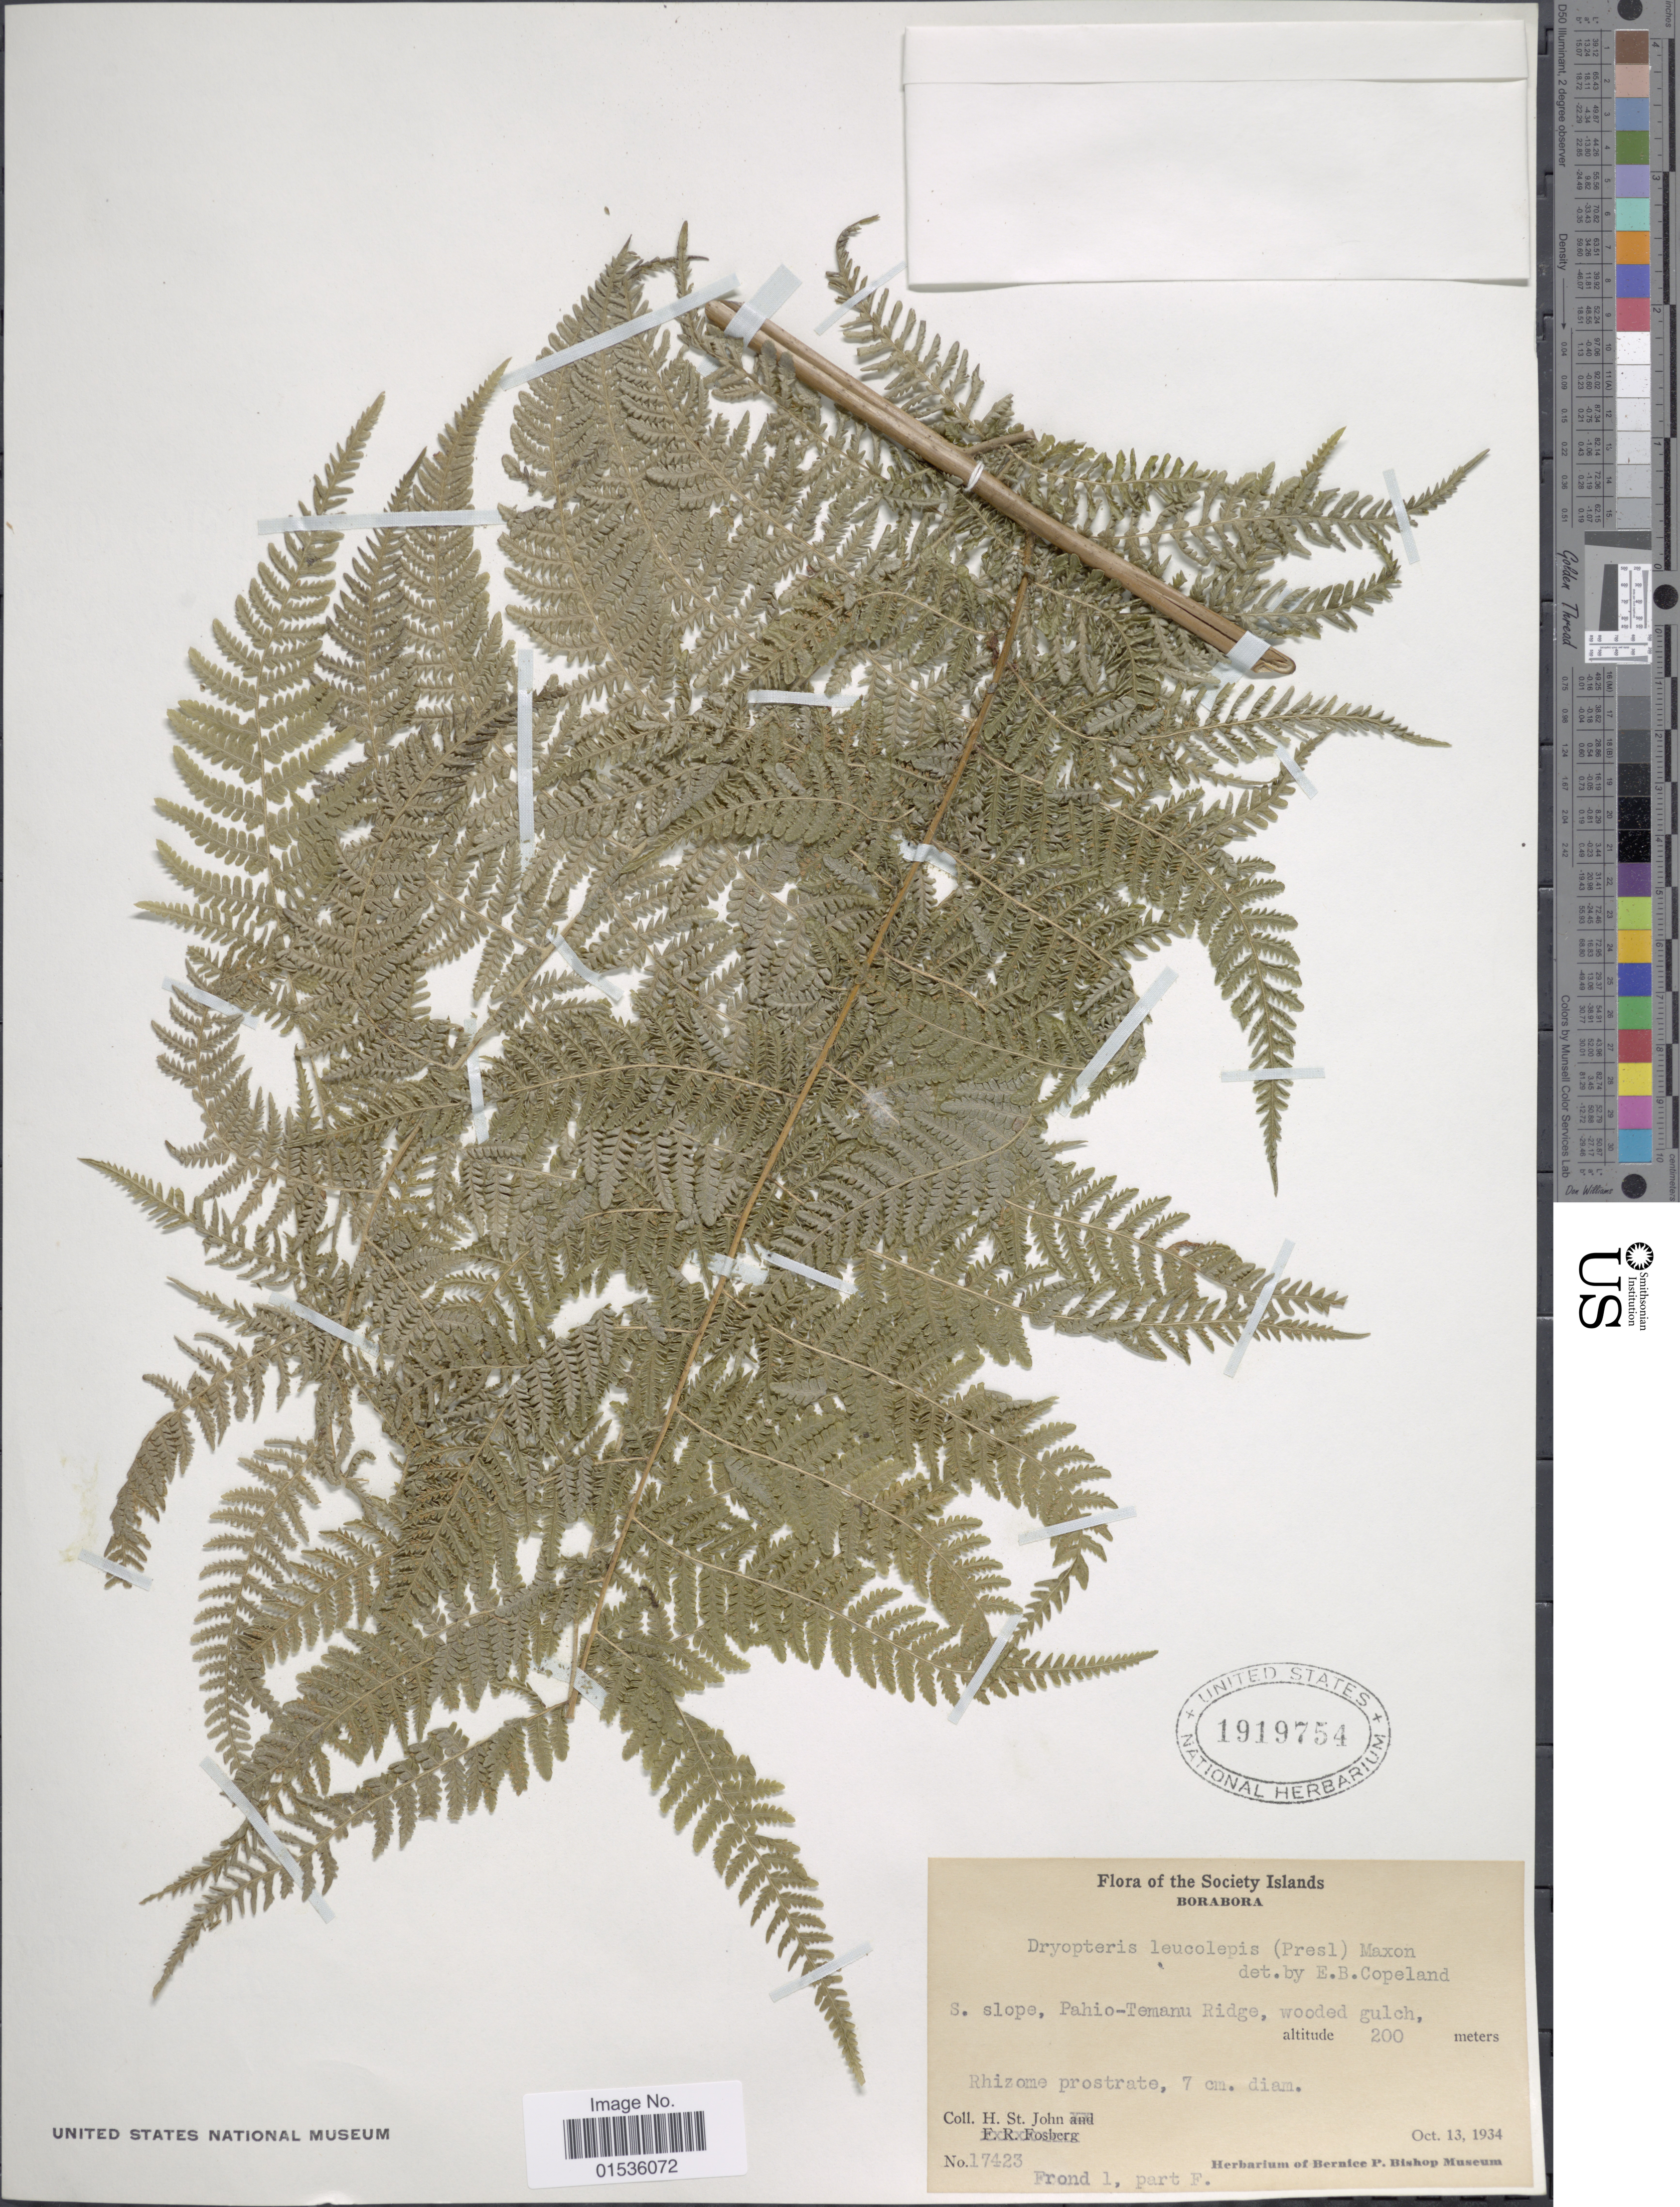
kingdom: Plantae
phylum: Tracheophyta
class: Polypodiopsida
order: Polypodiales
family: Thelypteridaceae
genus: Macrothelypteris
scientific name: Macrothelypteris polypodioides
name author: (Hook.) Holttum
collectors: H. St John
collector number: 17423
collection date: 1934-10-13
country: French Polynesia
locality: Society Islands, Borabora. S. Slope, Pahio-Temanu Ridge.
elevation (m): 200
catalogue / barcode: US 1919754